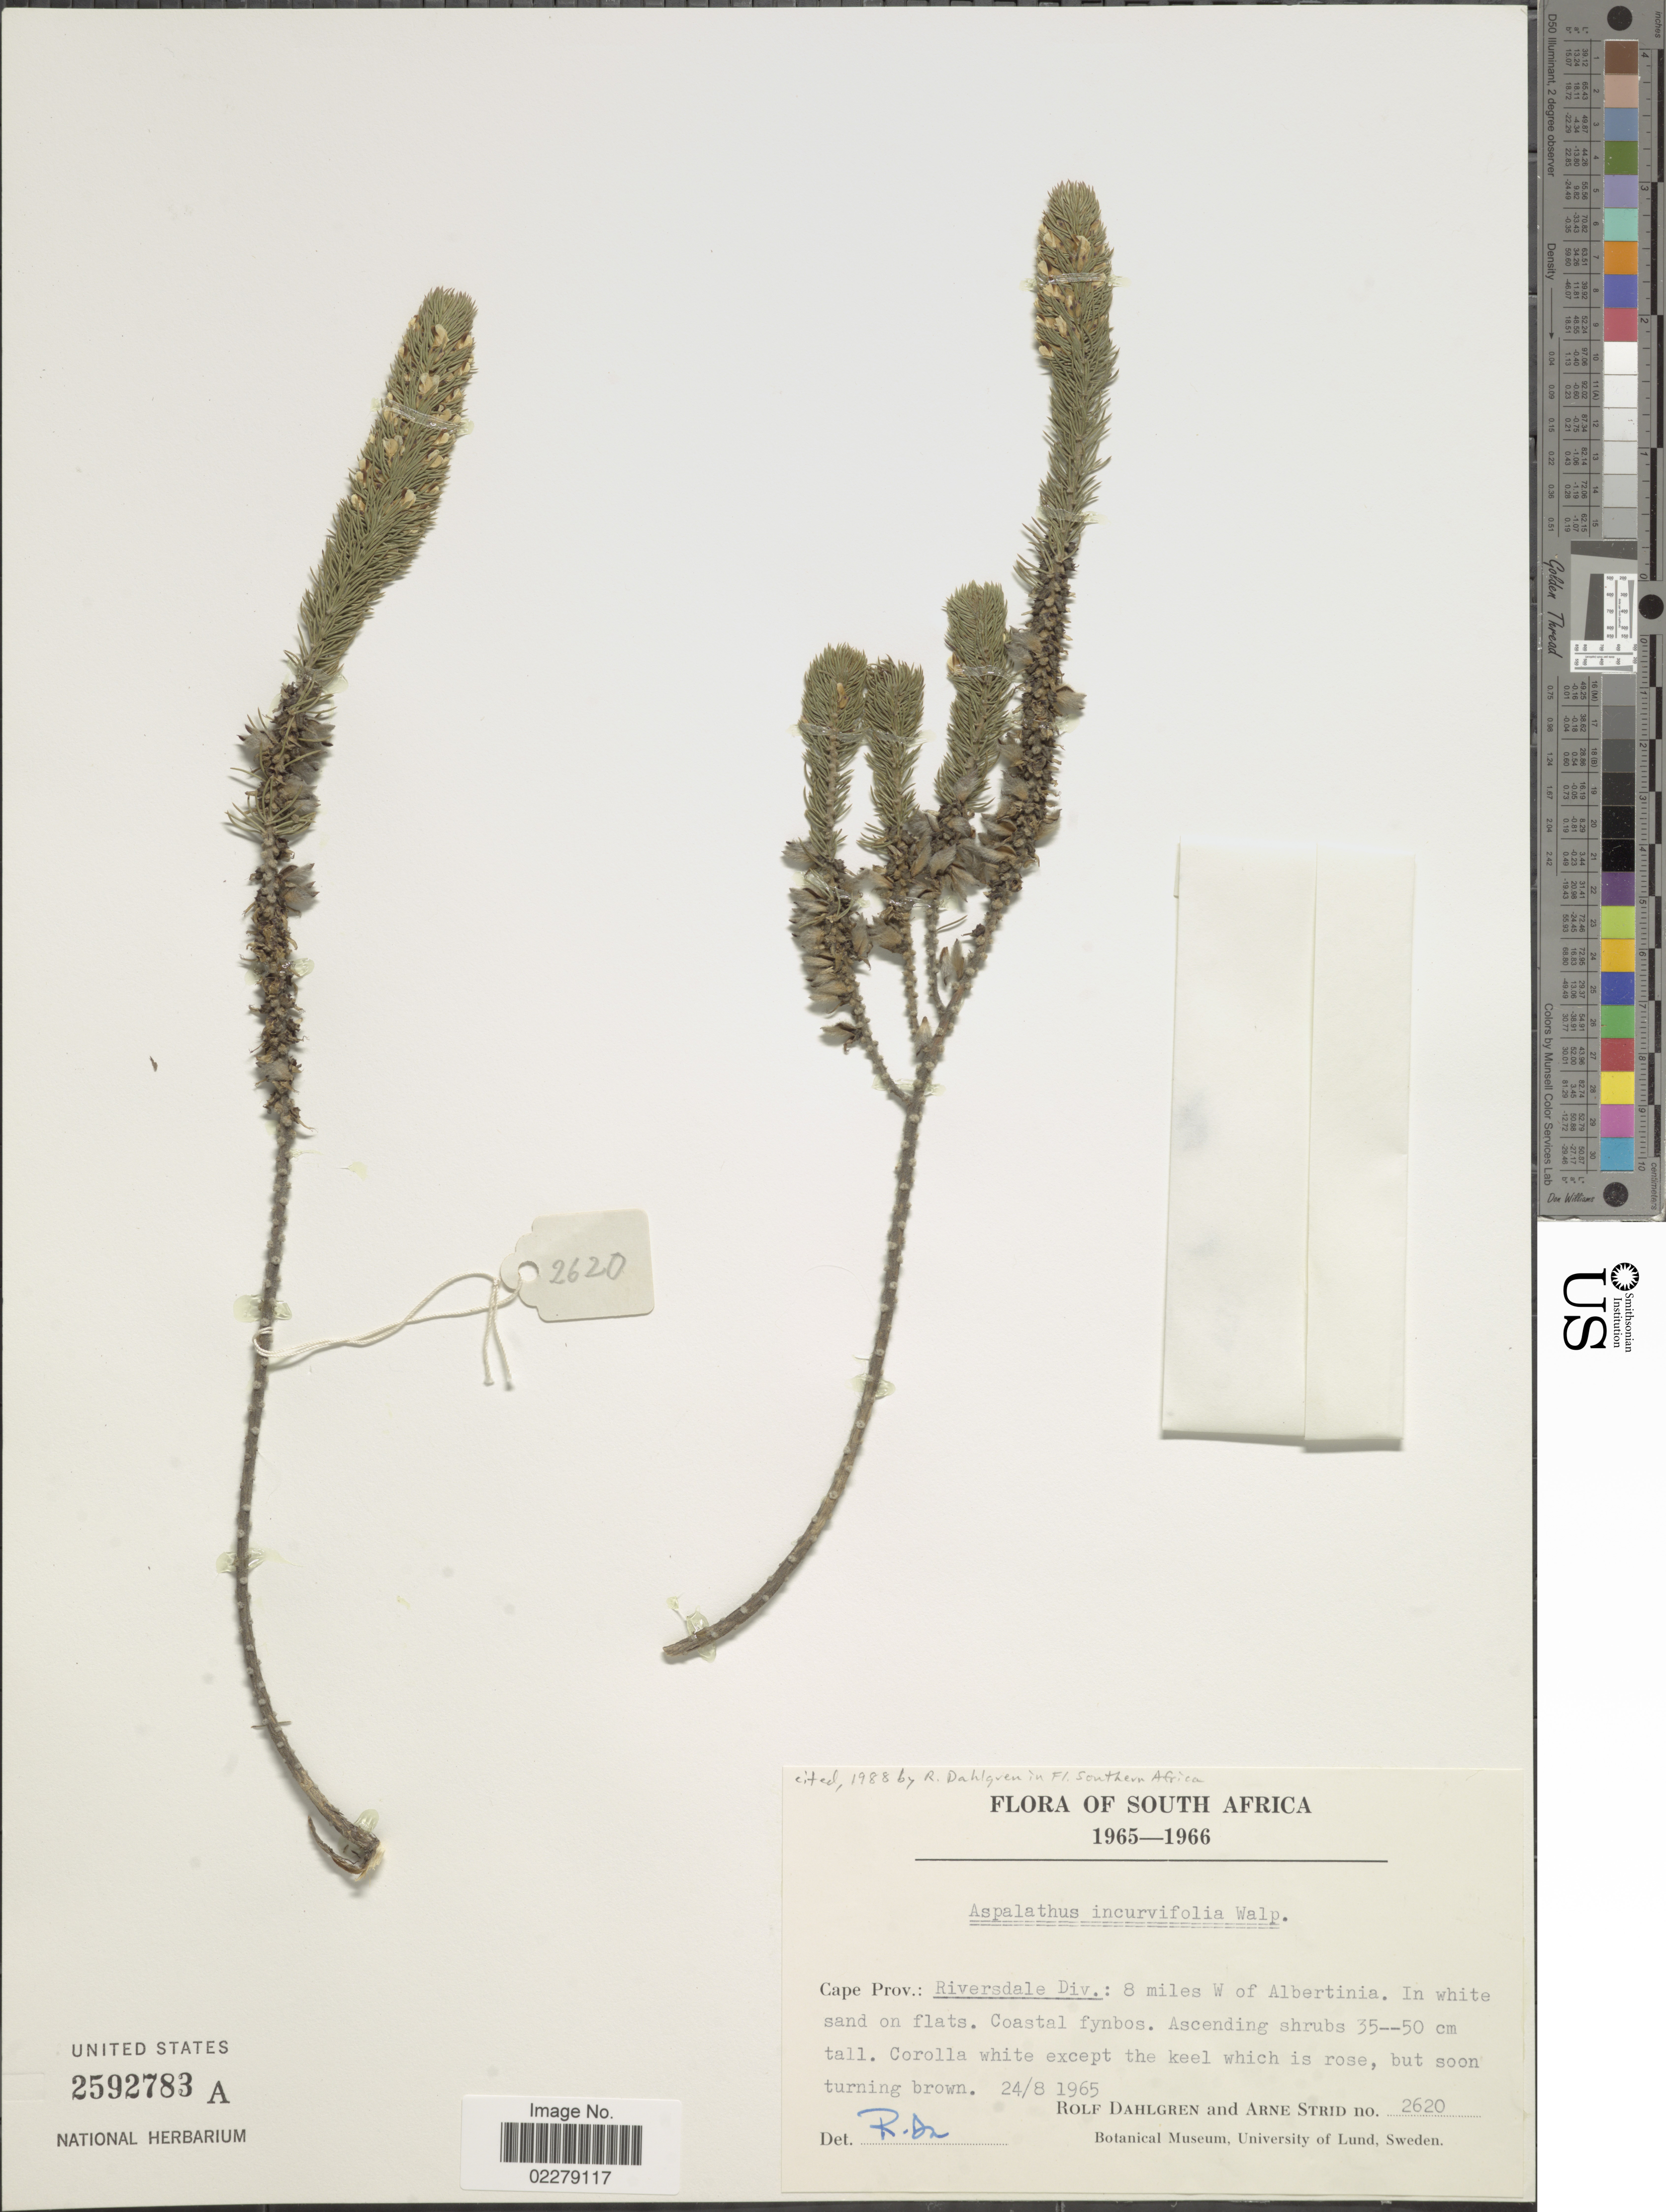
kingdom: Plantae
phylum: Tracheophyta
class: Magnoliopsida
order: Fabales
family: Fabaceae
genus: Aspalathus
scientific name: Aspalathus incurvifolia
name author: Walp.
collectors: R. Dahlgren & A. Strid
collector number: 2620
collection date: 1956-08-24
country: South Africa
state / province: Western Cape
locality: Riversdale Div.: 8 miles W of Albertinia. In White sand on flats. Coastal fynbos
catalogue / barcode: US 2592783A